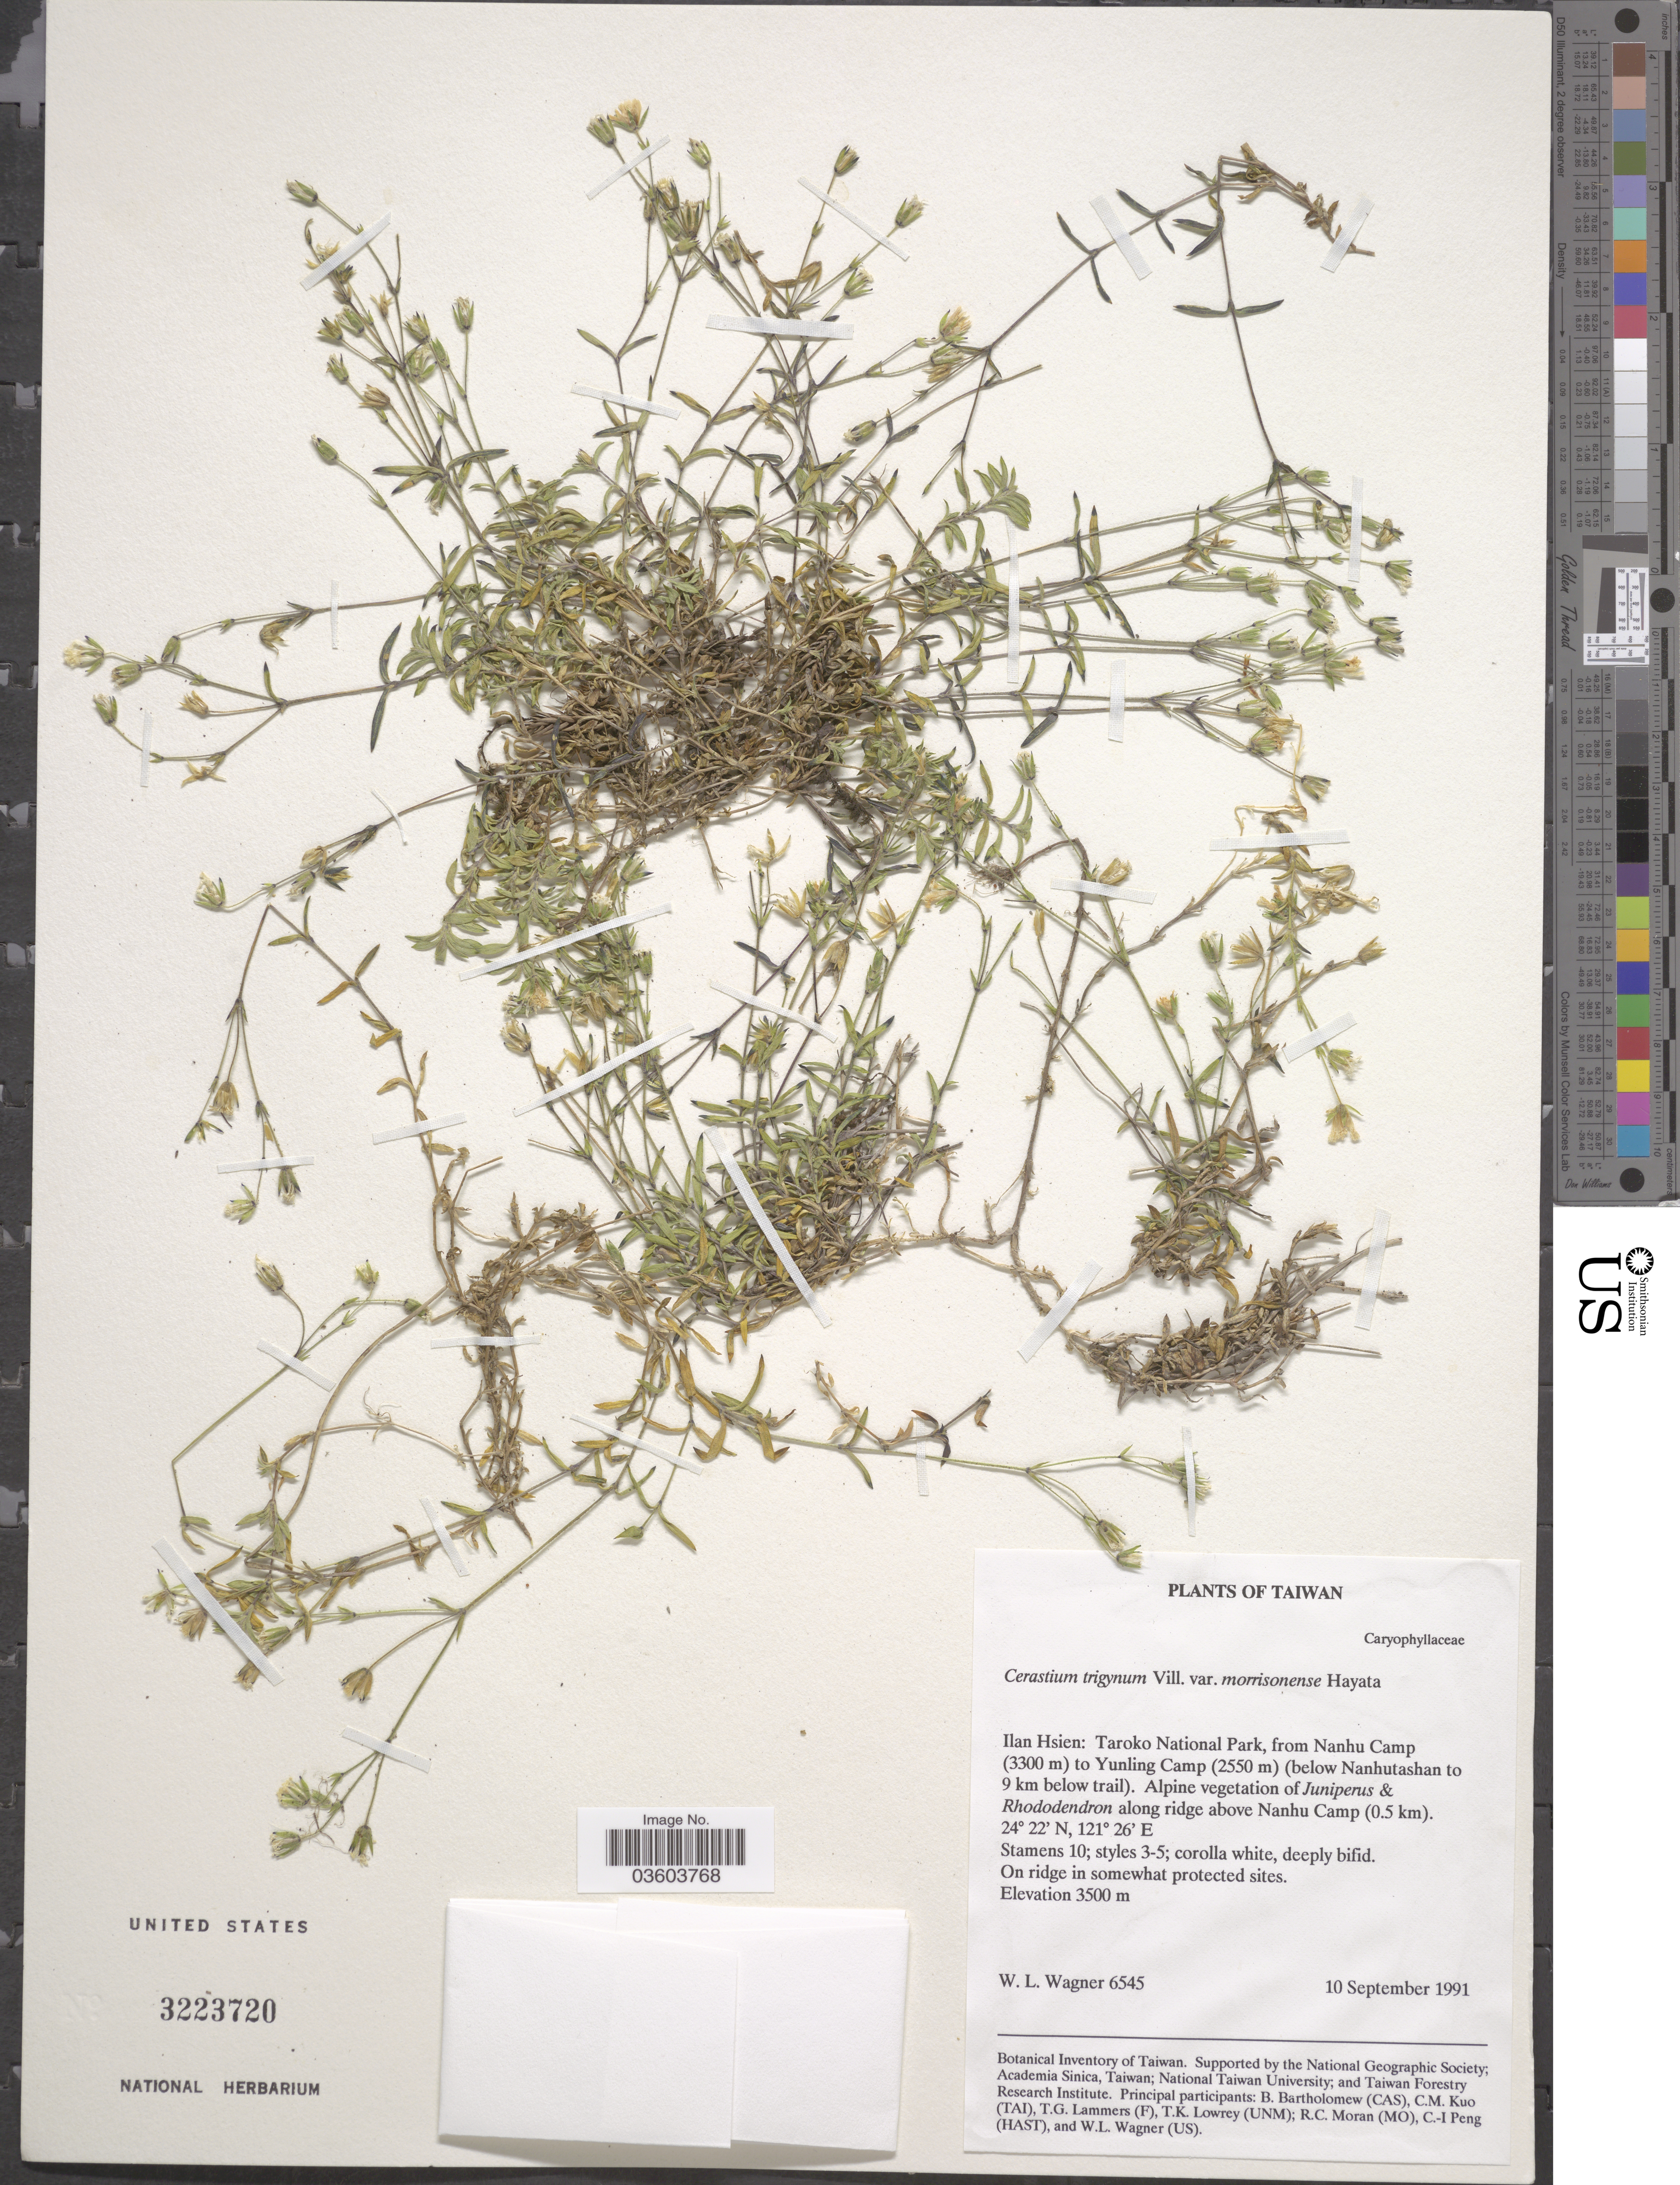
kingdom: Plantae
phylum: Tracheophyta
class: Magnoliopsida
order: Caryophyllales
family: Caryophyllaceae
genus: Cerastium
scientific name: Cerastium morrisonense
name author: Hayata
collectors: W. L. Wagner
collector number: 6545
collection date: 1991-09-10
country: Taiwan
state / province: Ilan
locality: Ilan Hsien: Taroko National Park, from Nanhu Camp (3300 m) to Yunling Camp (2550 m) (below Nanhutashan to 9 km below trail). Along ridge above Nanhu Camp (0.5 km).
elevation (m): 3500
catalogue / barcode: US 3223720